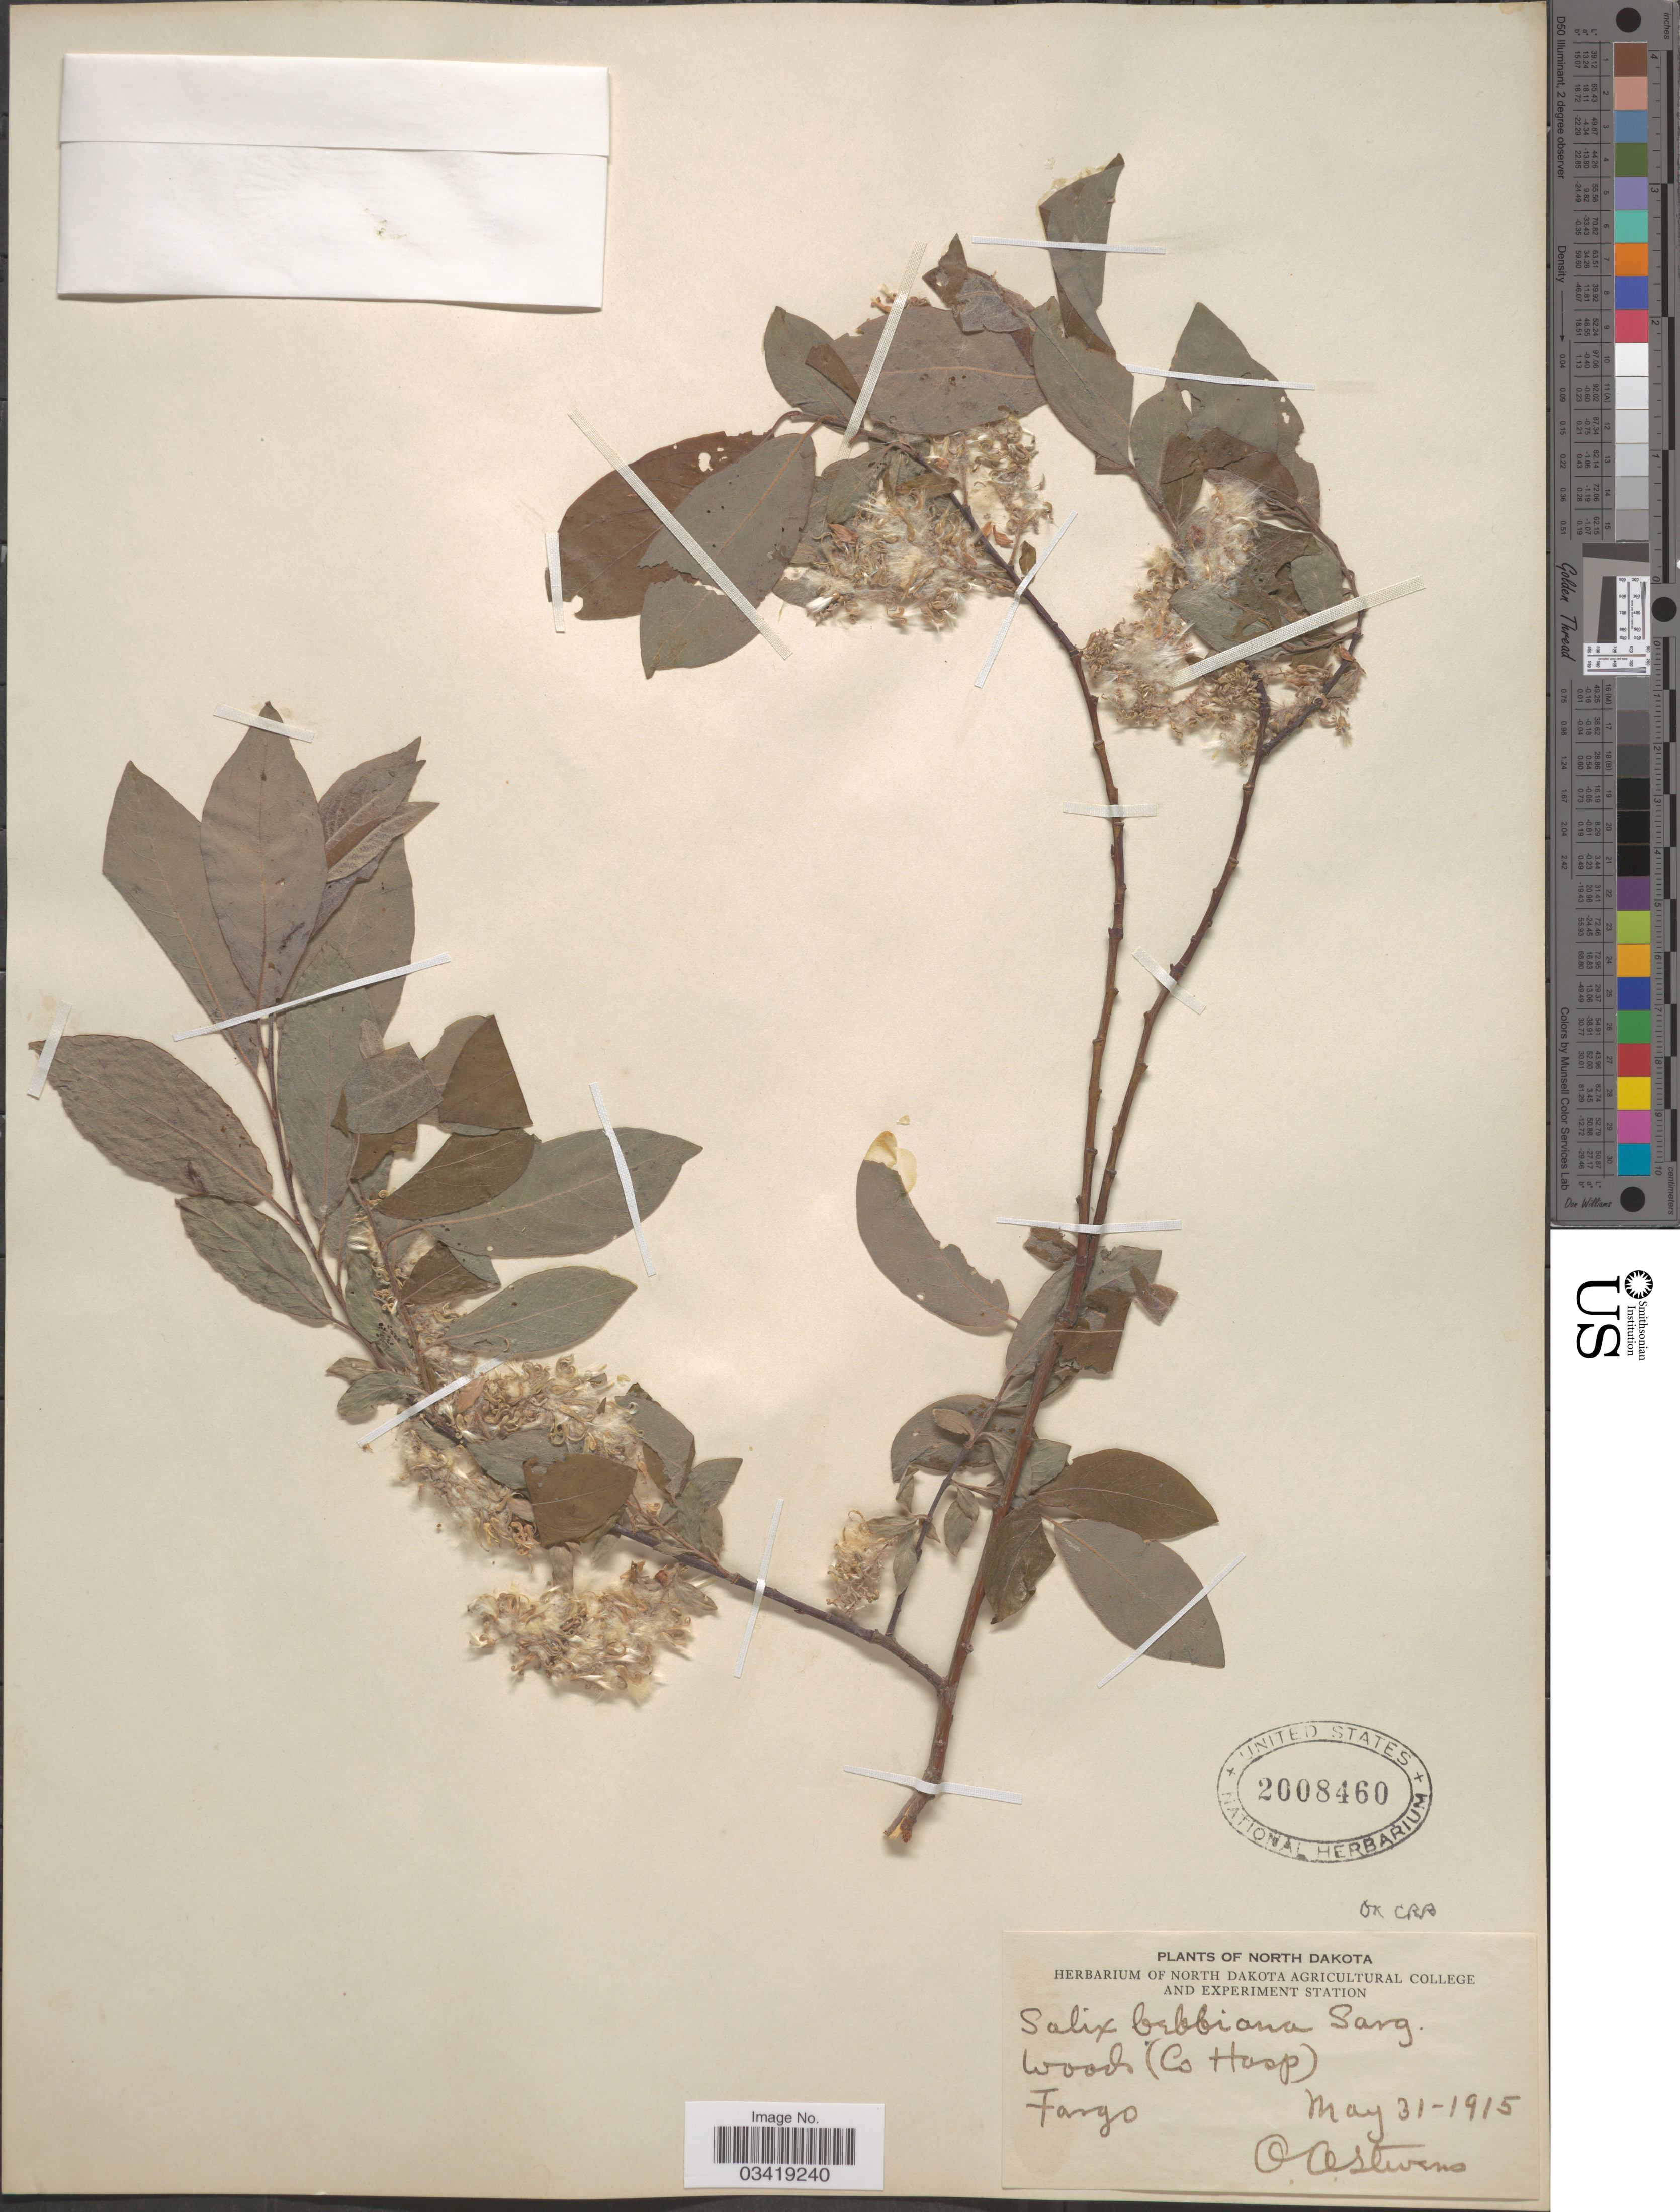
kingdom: Plantae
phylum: Tracheophyta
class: Magnoliopsida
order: Malpighiales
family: Salicaceae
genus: Salix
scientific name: Salix bebbiana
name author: Sarg.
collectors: O. A. Stevens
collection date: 1915-05-31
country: United States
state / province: North Dakota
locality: Woods, (Co Hasp [interpreted]). Fargo.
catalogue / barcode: US 2008460